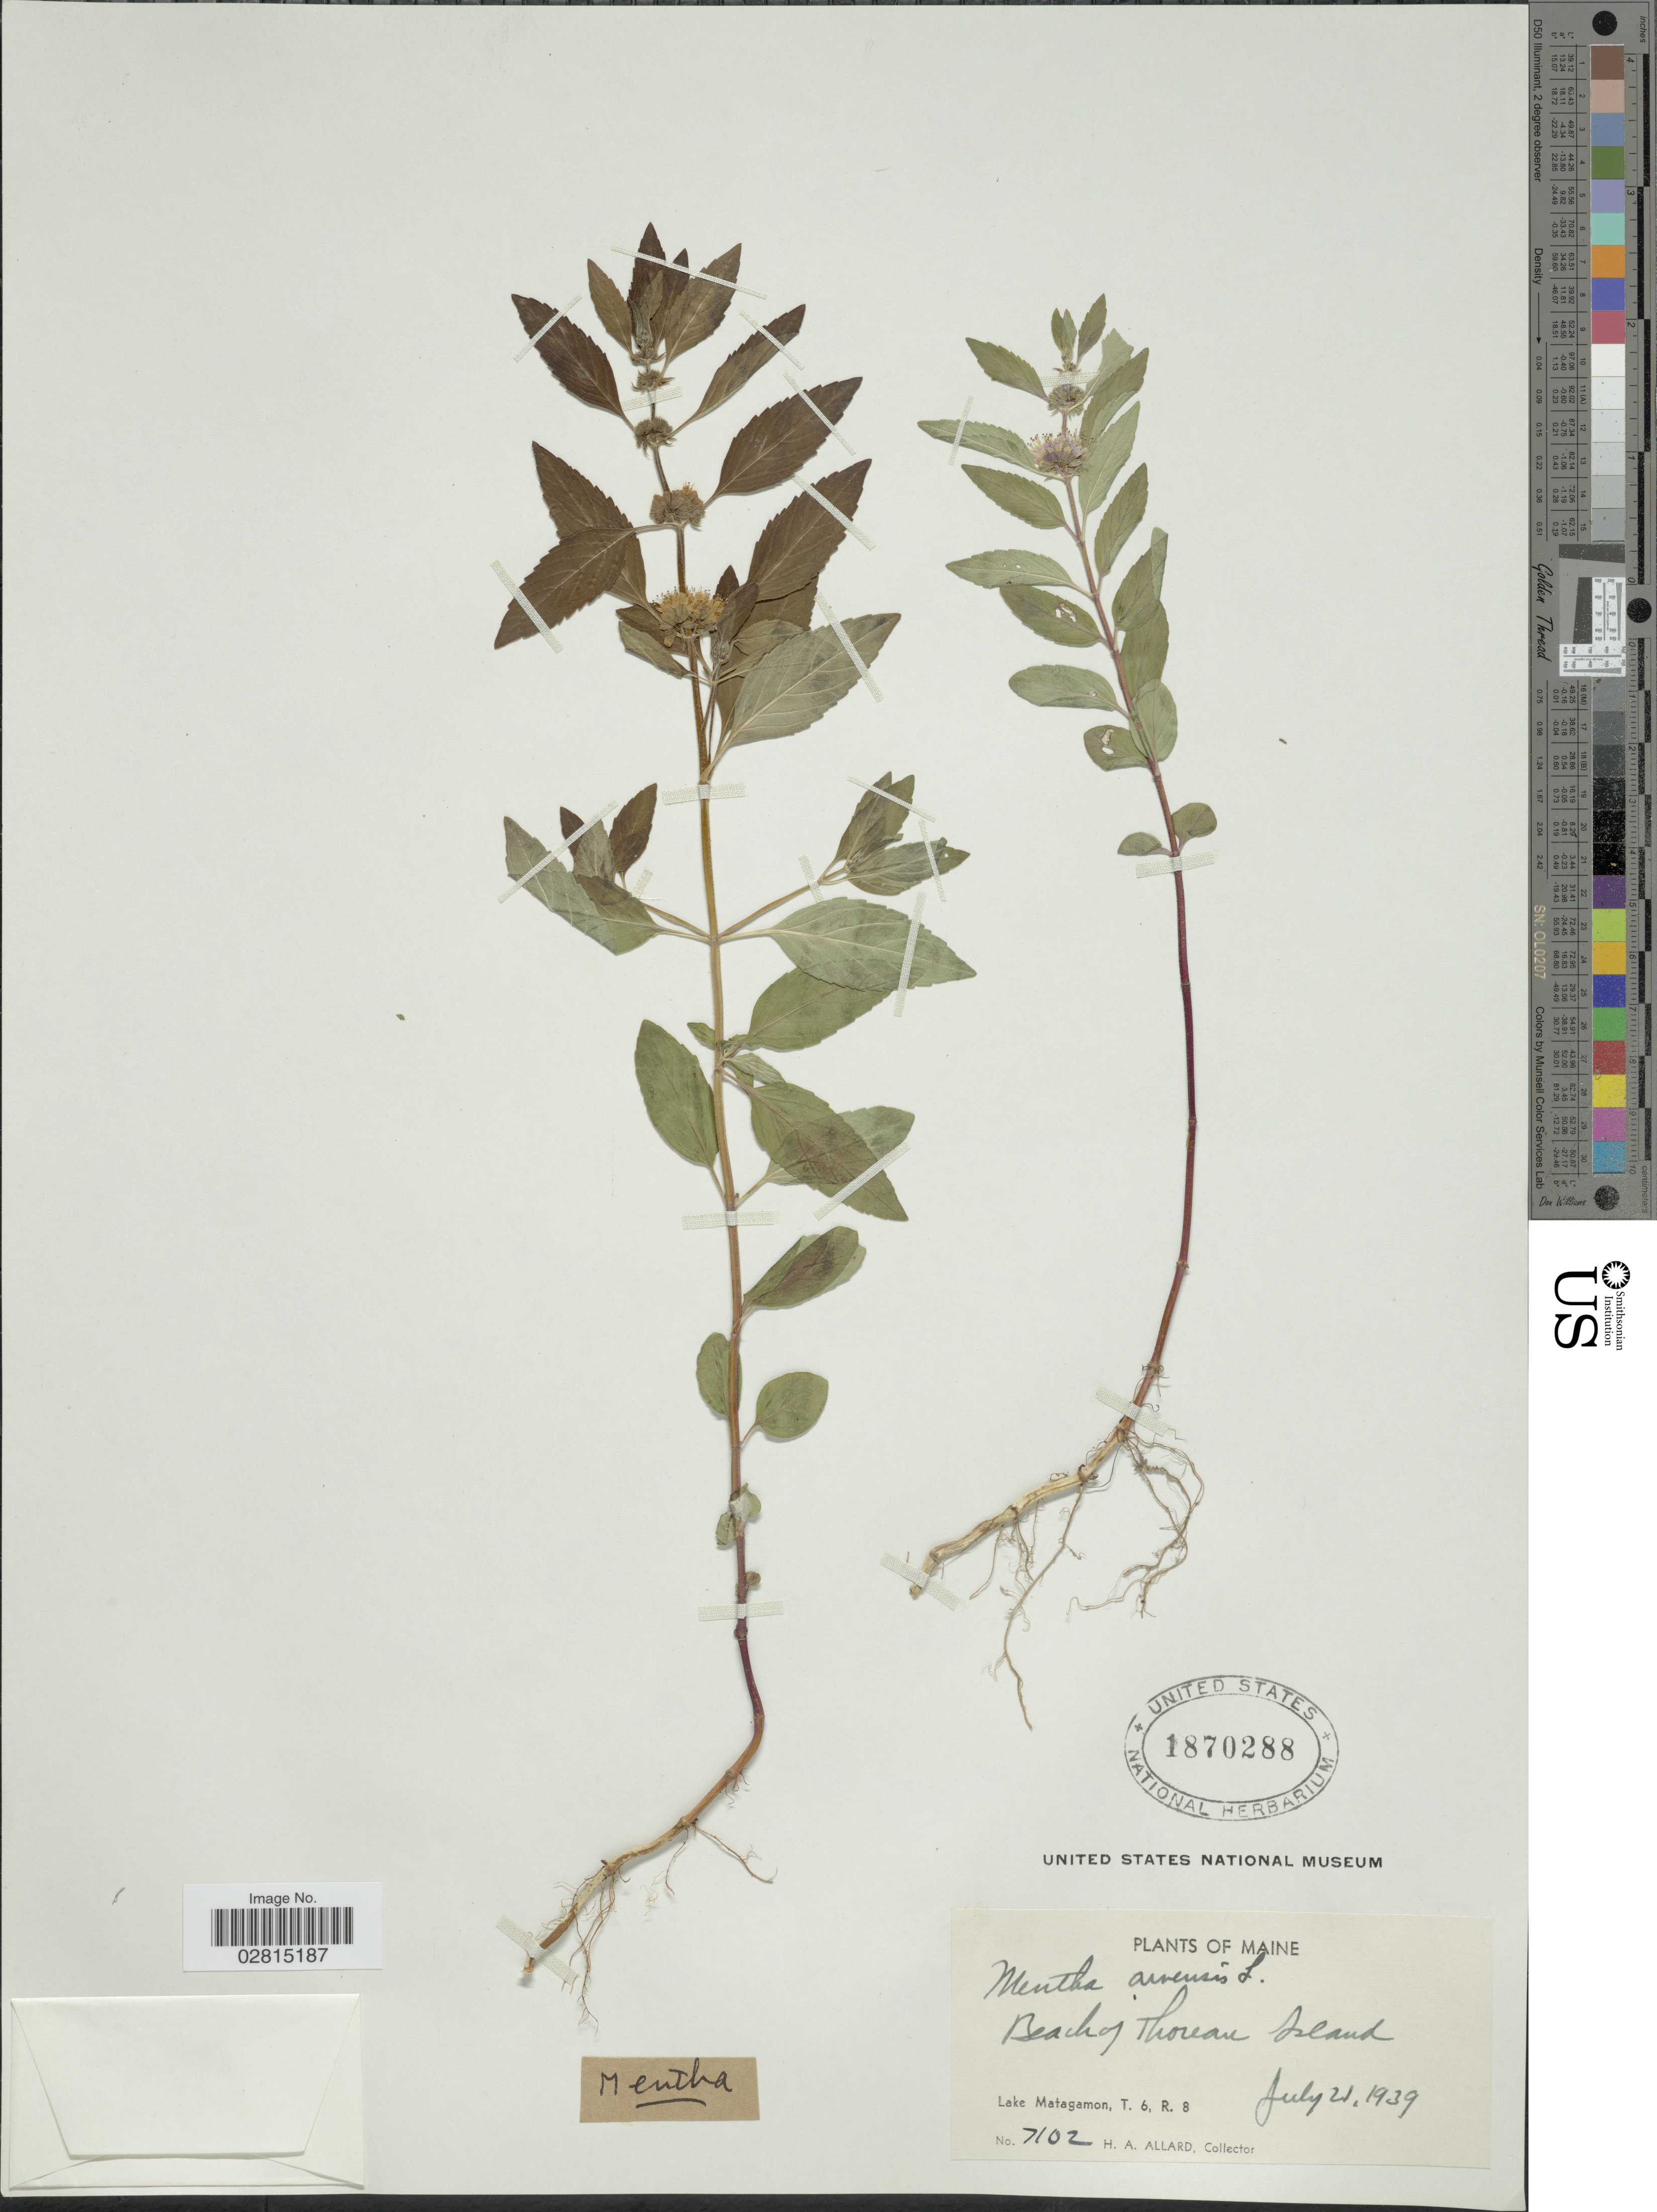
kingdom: Plantae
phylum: Tracheophyta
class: Magnoliopsida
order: Lamiales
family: Lamiaceae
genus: Mentha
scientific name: Mentha arvensis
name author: L.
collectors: H. A. Allard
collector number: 7102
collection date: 1939-07-21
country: United States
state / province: Maine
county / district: Piscataquis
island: Thoreau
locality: Beach of Thoreau Island, Lake Matagamon, T6, R8.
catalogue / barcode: US 1870288